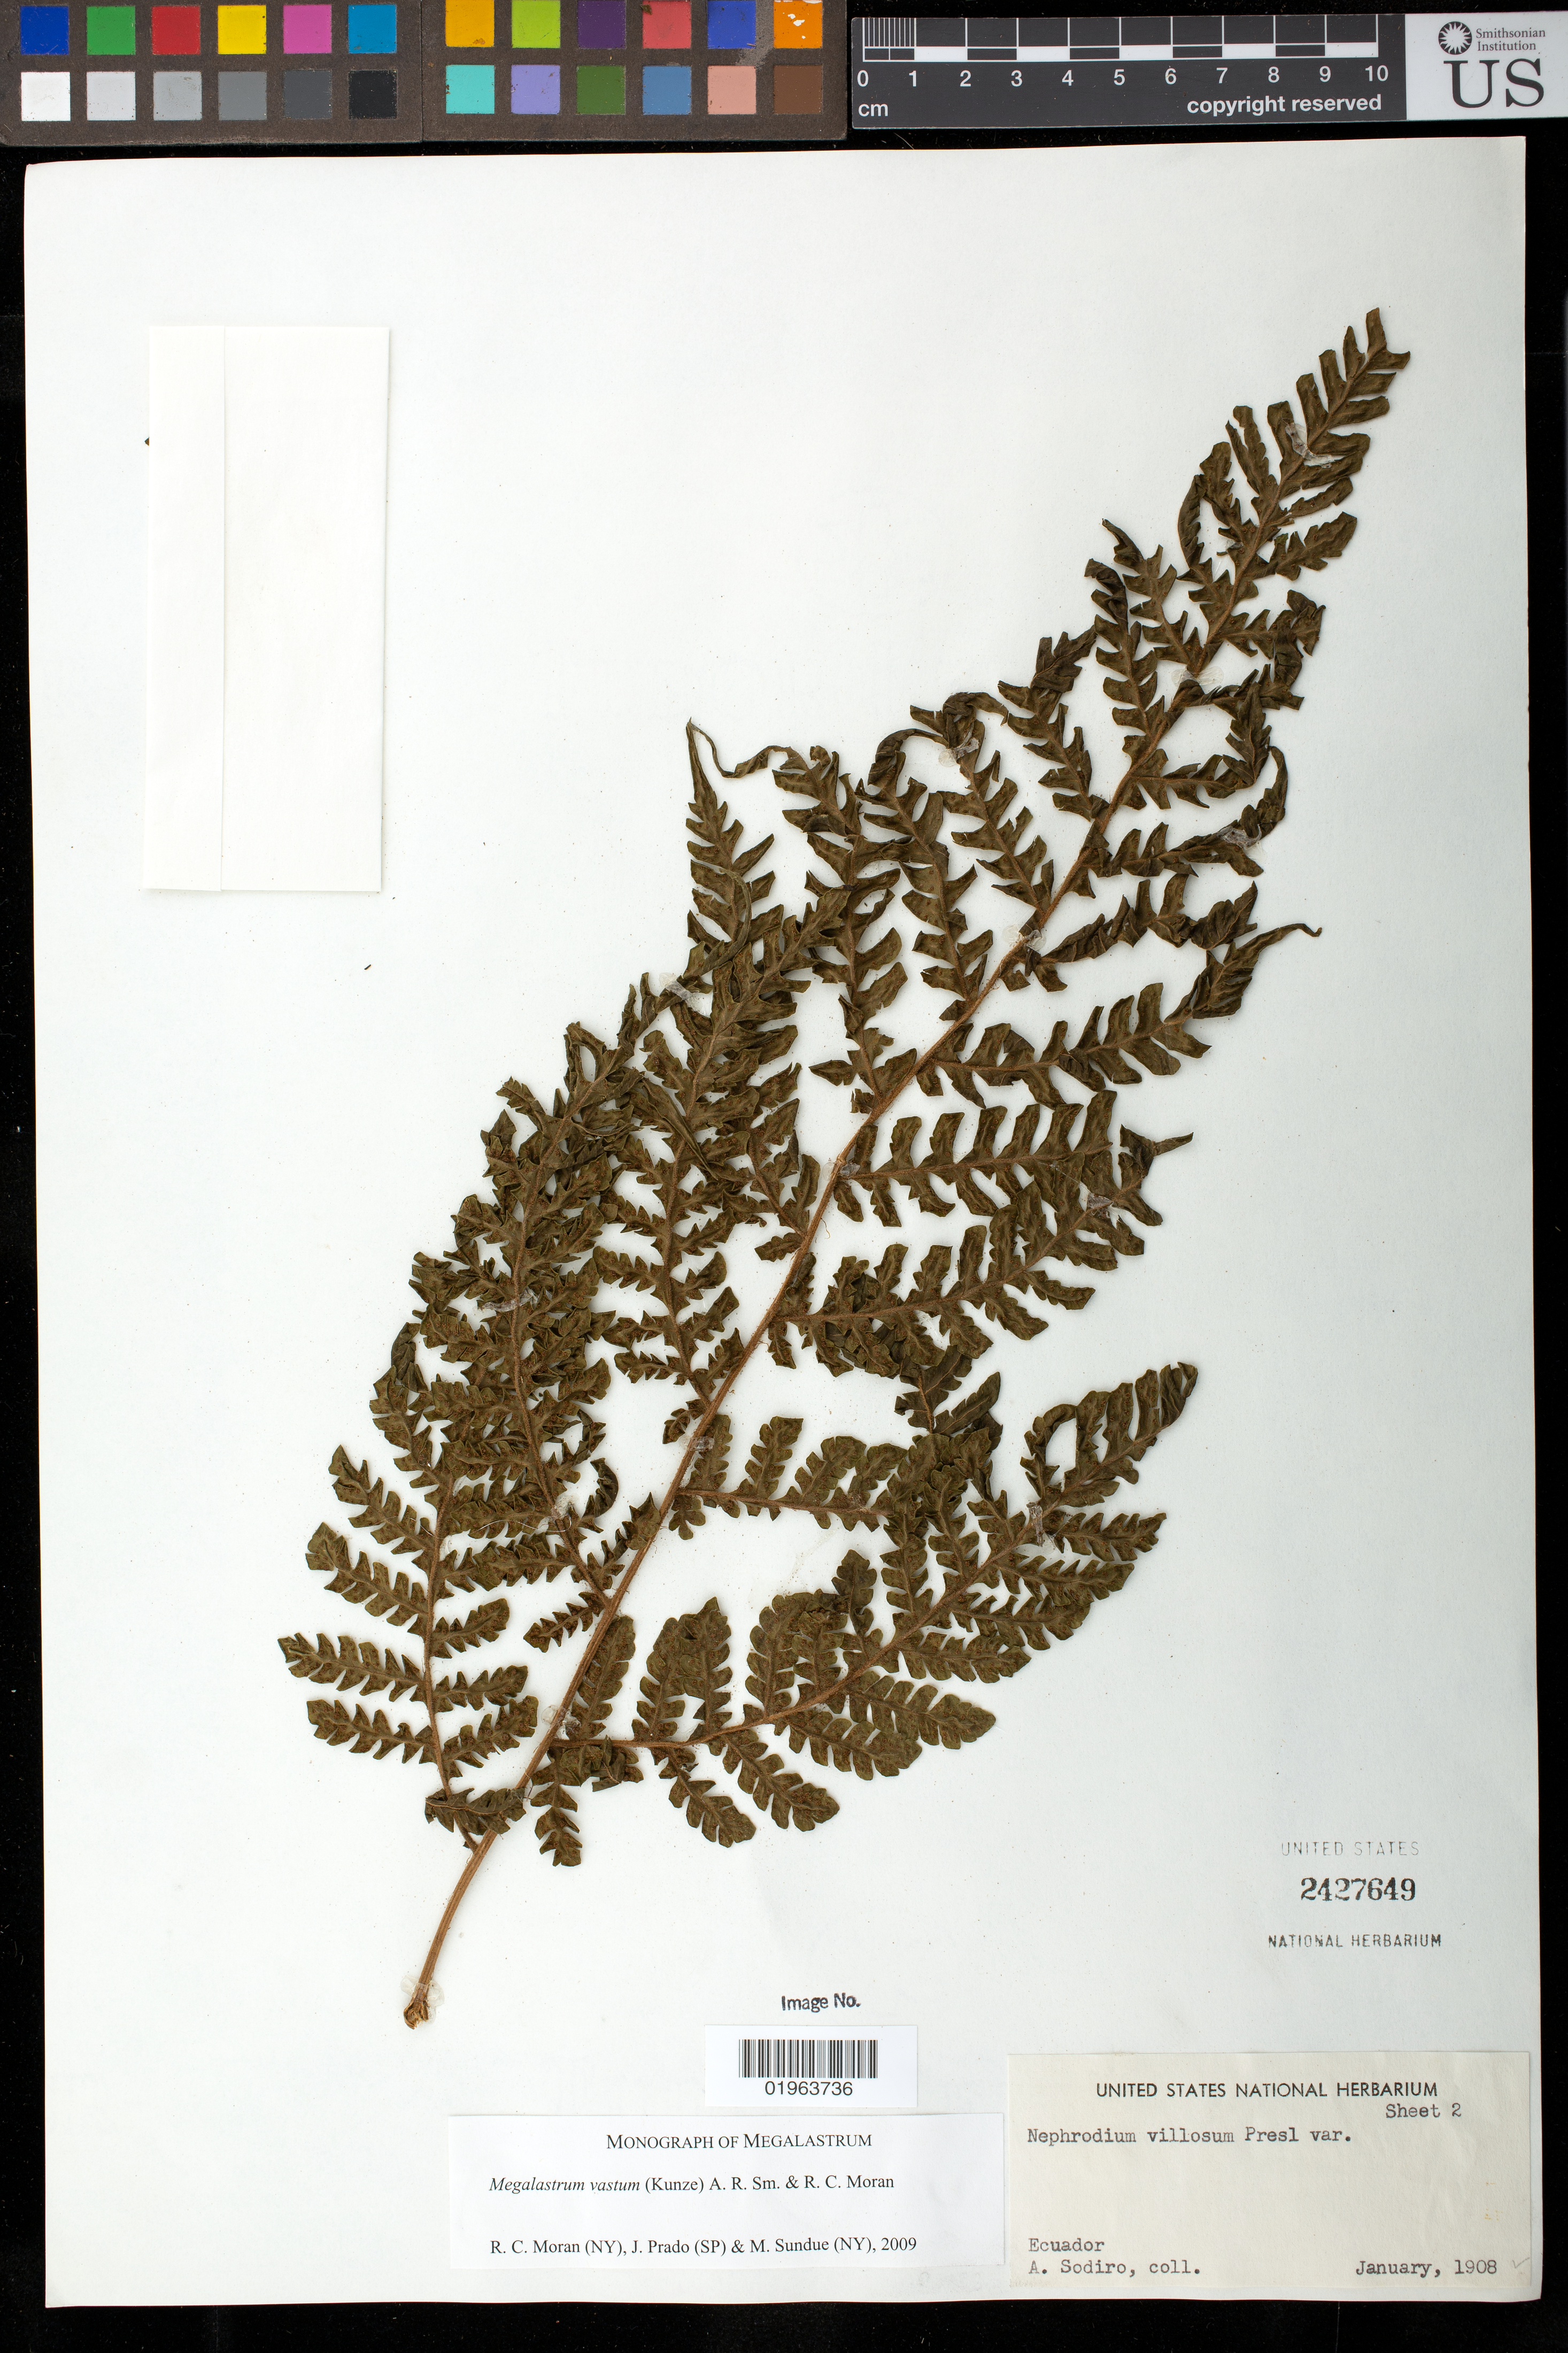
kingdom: Plantae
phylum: Tracheophyta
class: Polypodiopsida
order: Polypodiales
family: Dryopteridaceae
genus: Megalastrum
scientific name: Megalastrum vastum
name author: (Kunze) A.R. Sm. & R.C. Moran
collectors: A. Sodiro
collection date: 1908-01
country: Ecuador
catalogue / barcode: US 2427649